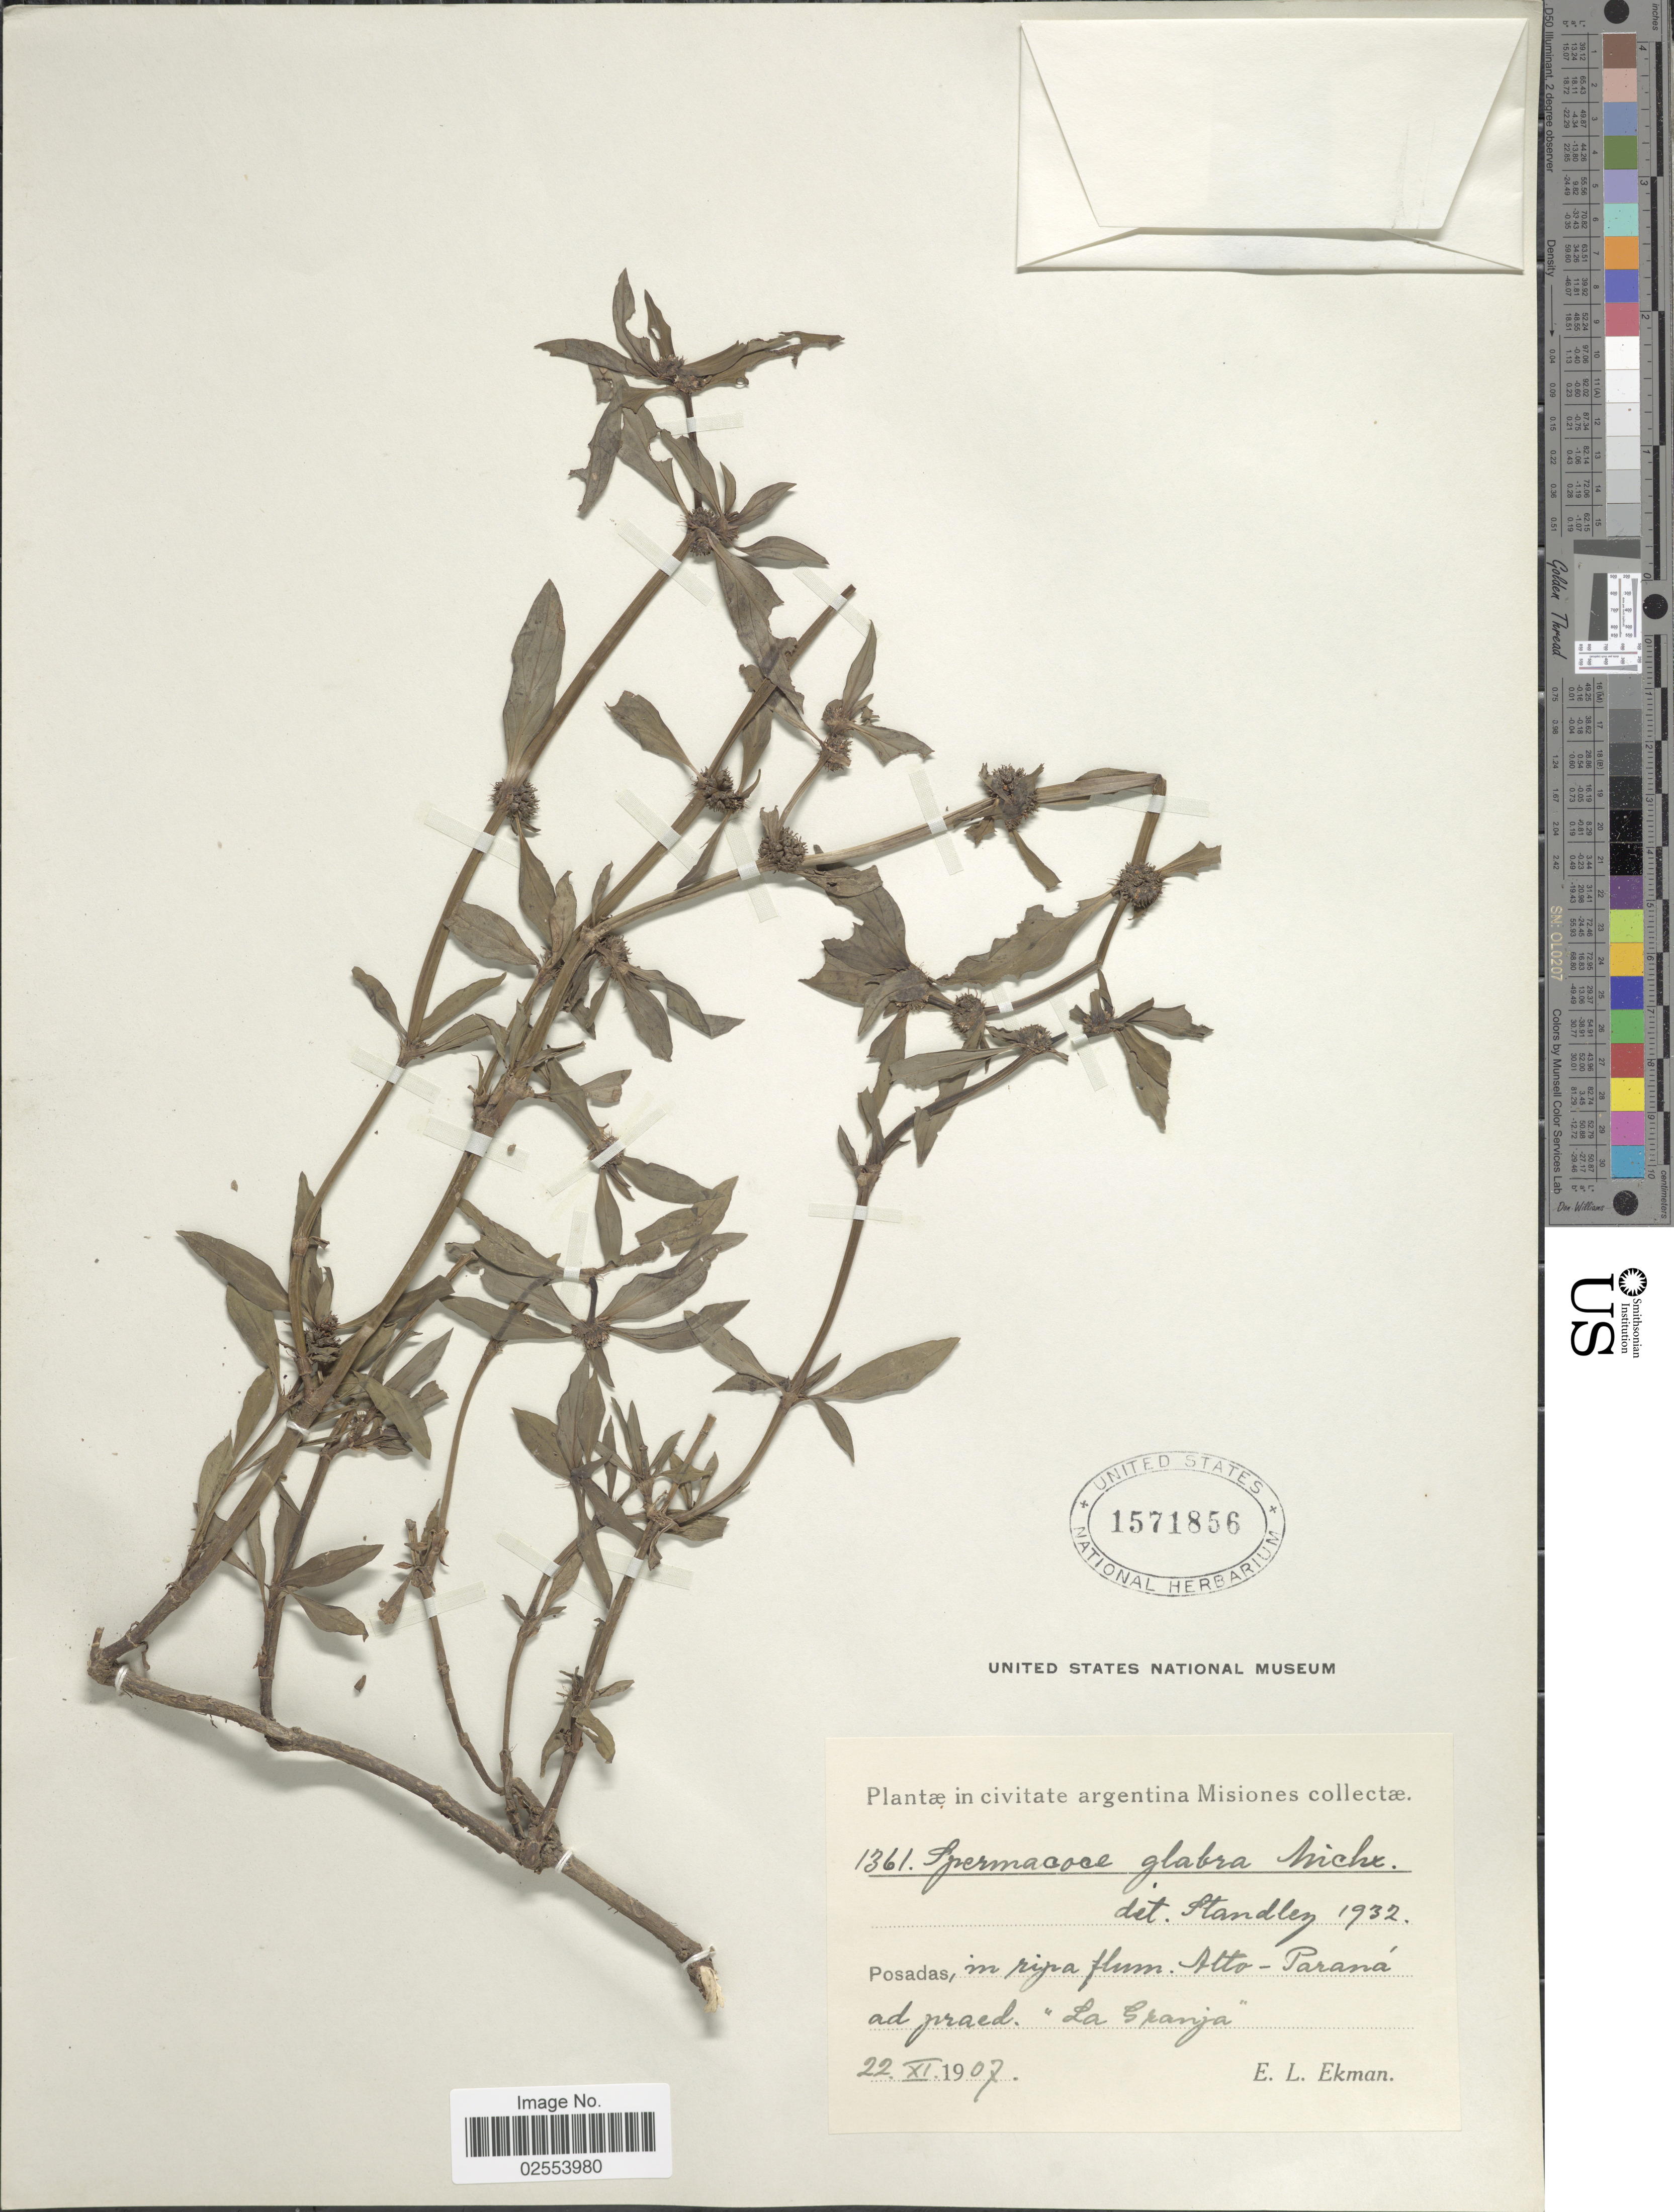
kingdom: Plantae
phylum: Tracheophyta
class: Magnoliopsida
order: Gentianales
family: Rubiaceae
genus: Spermacoce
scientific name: Spermacoce glabra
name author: Michx.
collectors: E. L. Ekman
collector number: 1361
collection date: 1907-11-22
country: Paraguay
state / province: Alto Parana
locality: Posadas, in ripa flum. Alto-Parana ad praed, "La Granja".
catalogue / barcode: US 1571856